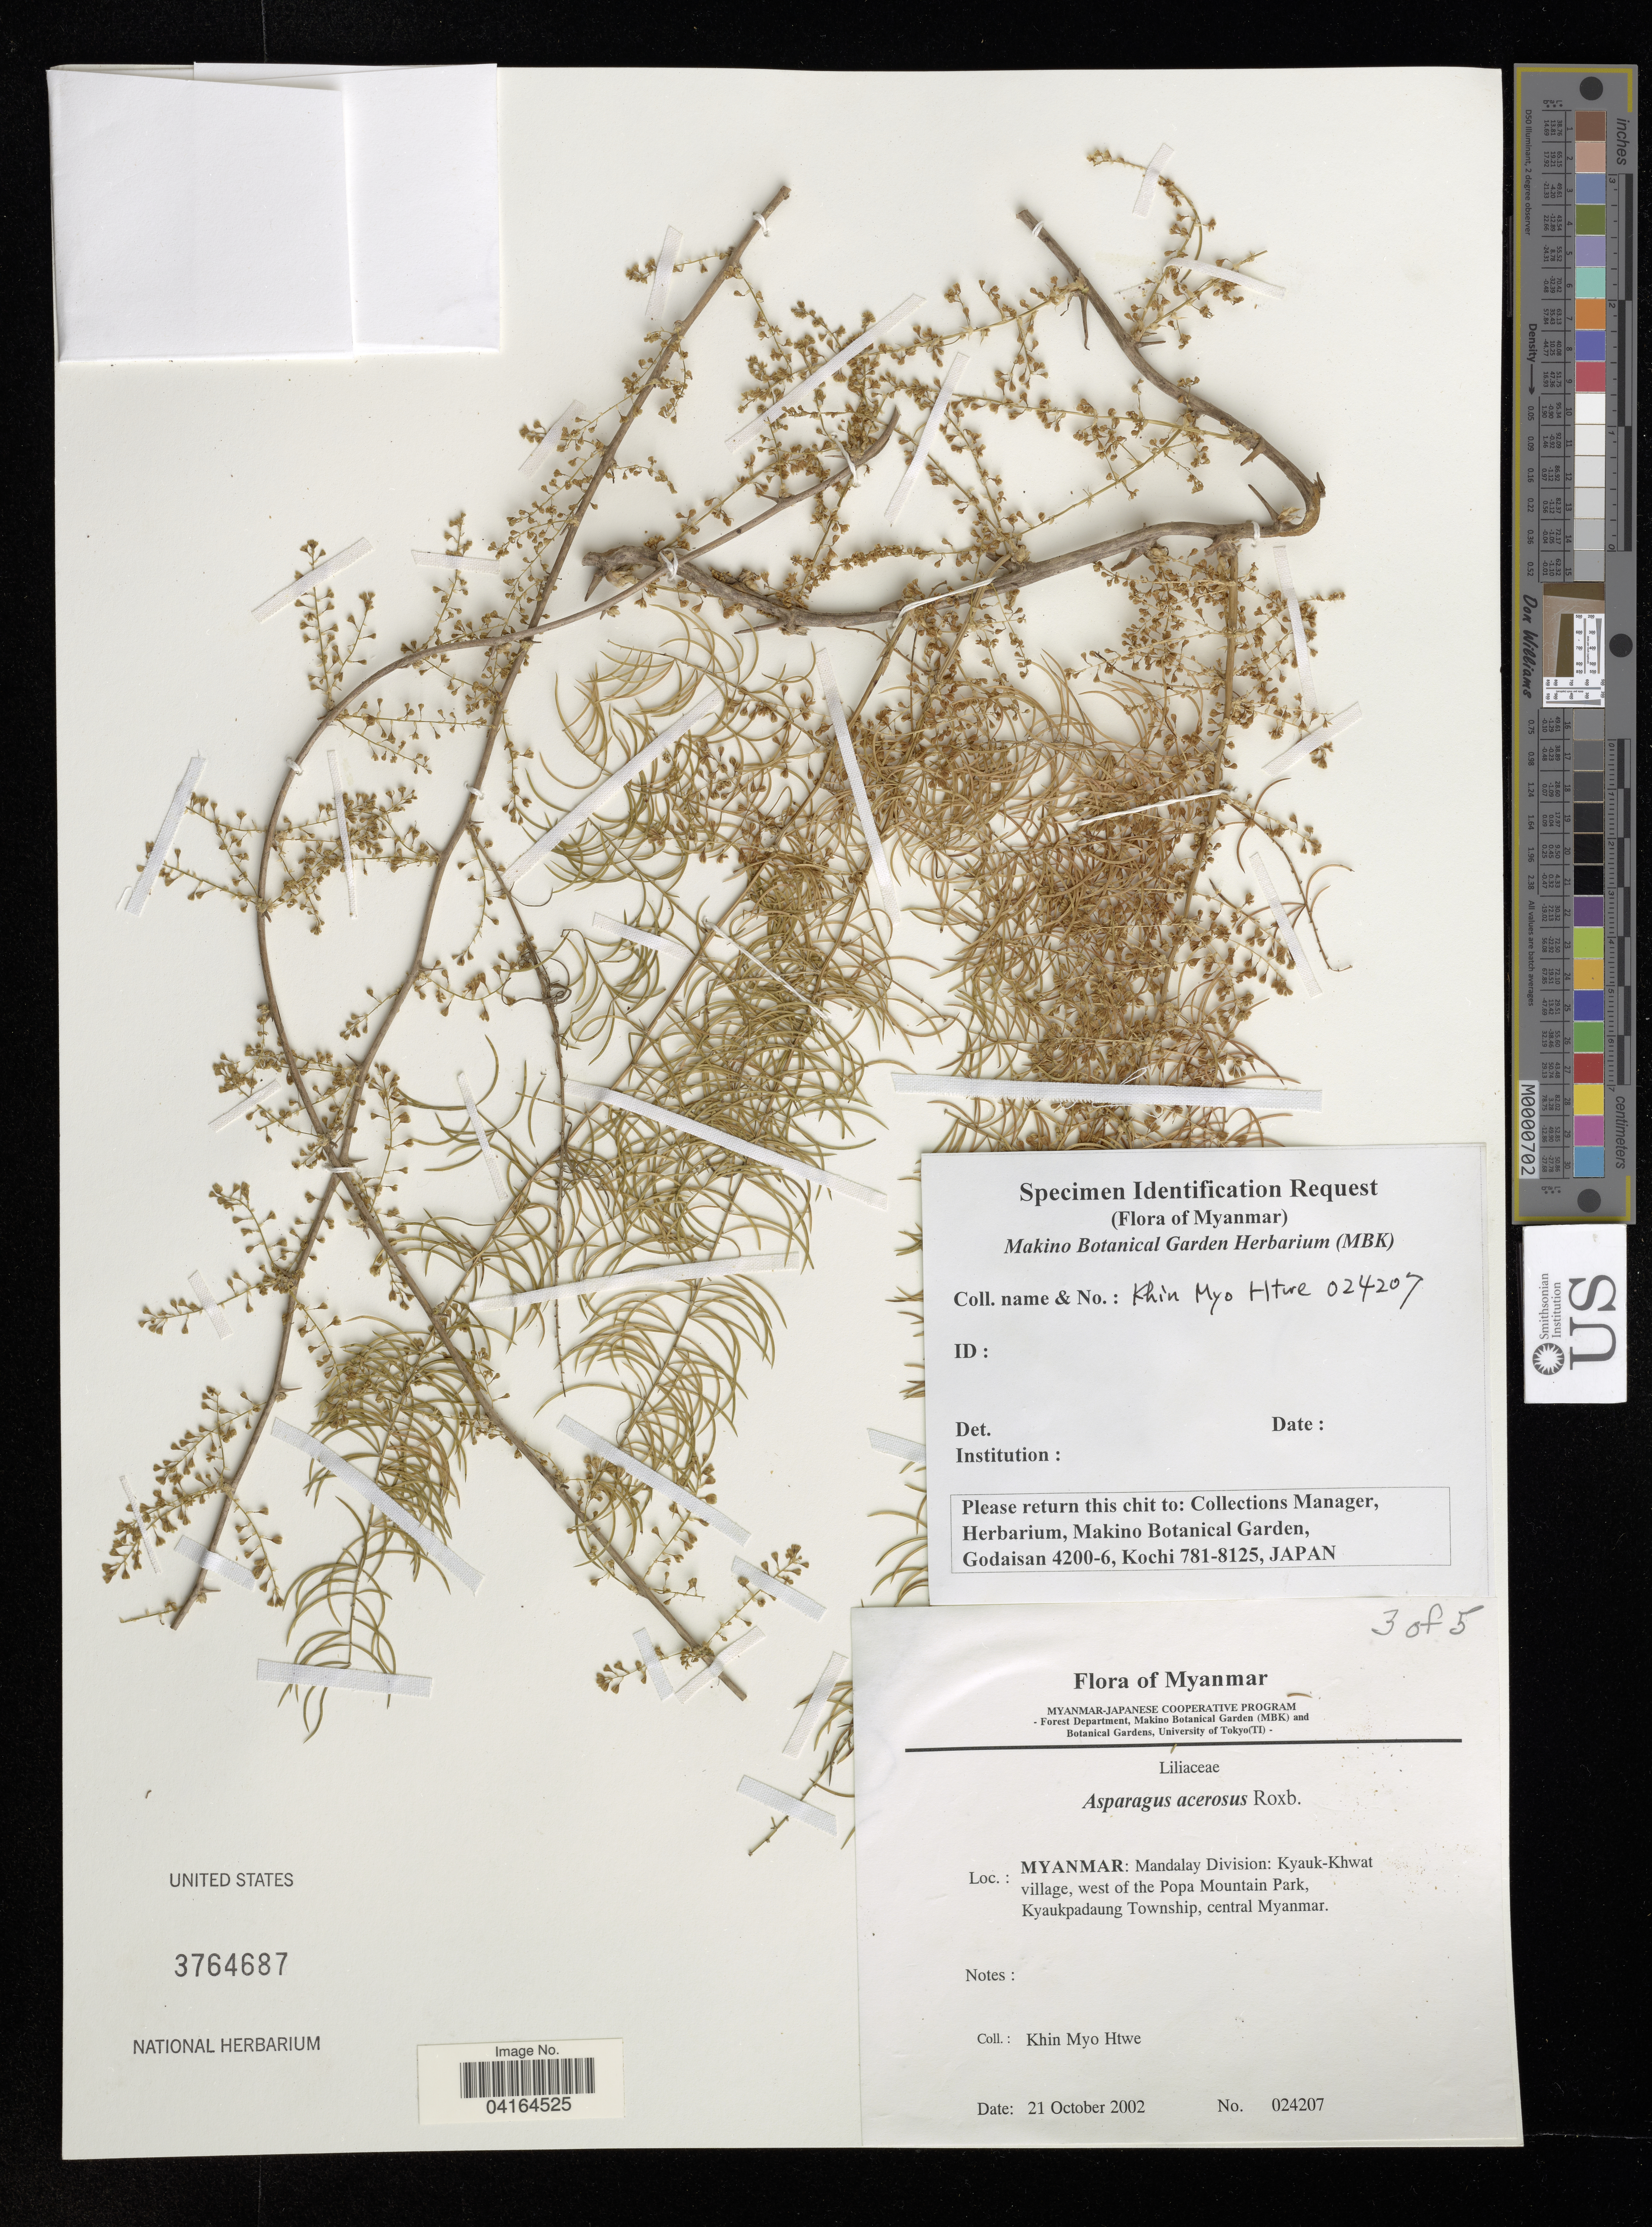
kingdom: Plantae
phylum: Tracheophyta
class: Liliopsida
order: Asparagales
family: Asparagaceae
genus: Asparagus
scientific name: Asparagus acerosus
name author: Thunb. ex Schult. f.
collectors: K. Htwe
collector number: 024207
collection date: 2002-10-21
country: Myanmar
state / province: Mandalay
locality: Mandalay Division: Kyauk-Khwat village, west of the Popa Mountain Park, Kyaukpadaung Township, central Myanmar.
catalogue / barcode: US 3764687